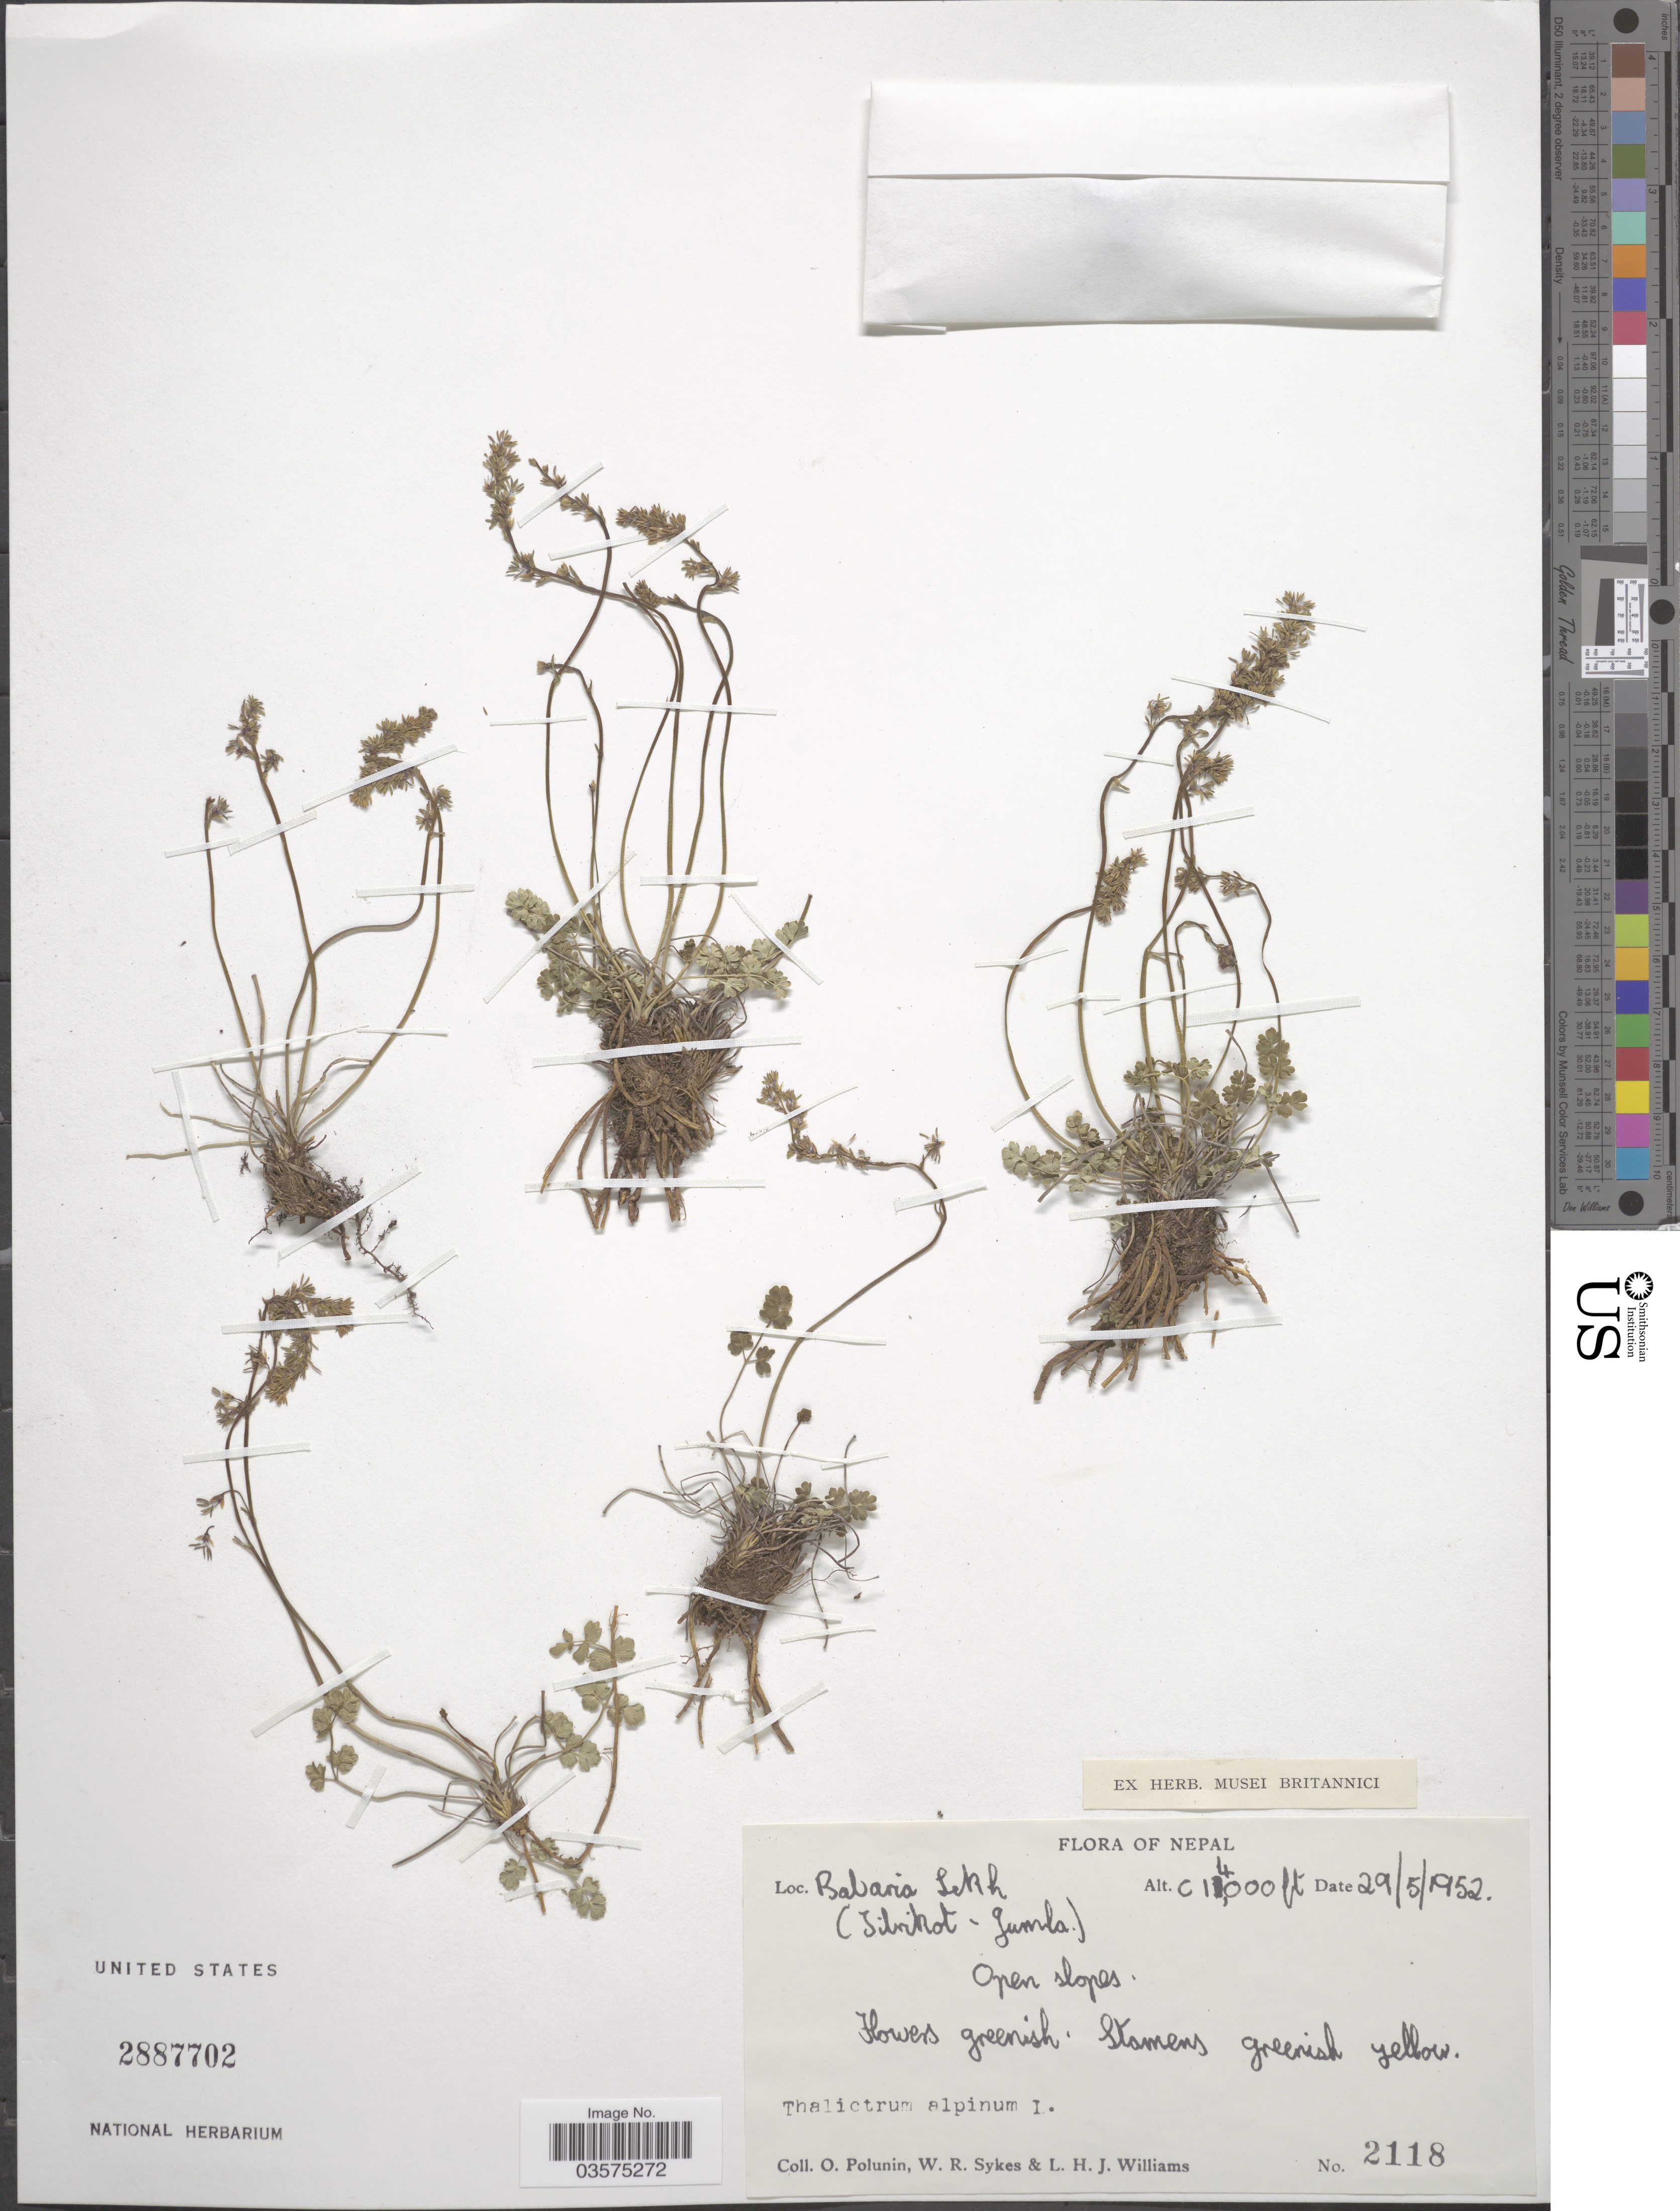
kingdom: Plantae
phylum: Tracheophyta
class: Magnoliopsida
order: Ranunculales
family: Ranunculaceae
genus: Thalictrum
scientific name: Thalictrum alpinum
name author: L.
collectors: O. V. Polunin, W. R. Sykes & L. H. J. Williams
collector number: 2118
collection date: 1952-05-29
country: Nepal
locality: Babaria Lekh. (Tibrikot - Jumla).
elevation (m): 4267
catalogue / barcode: US 2887702